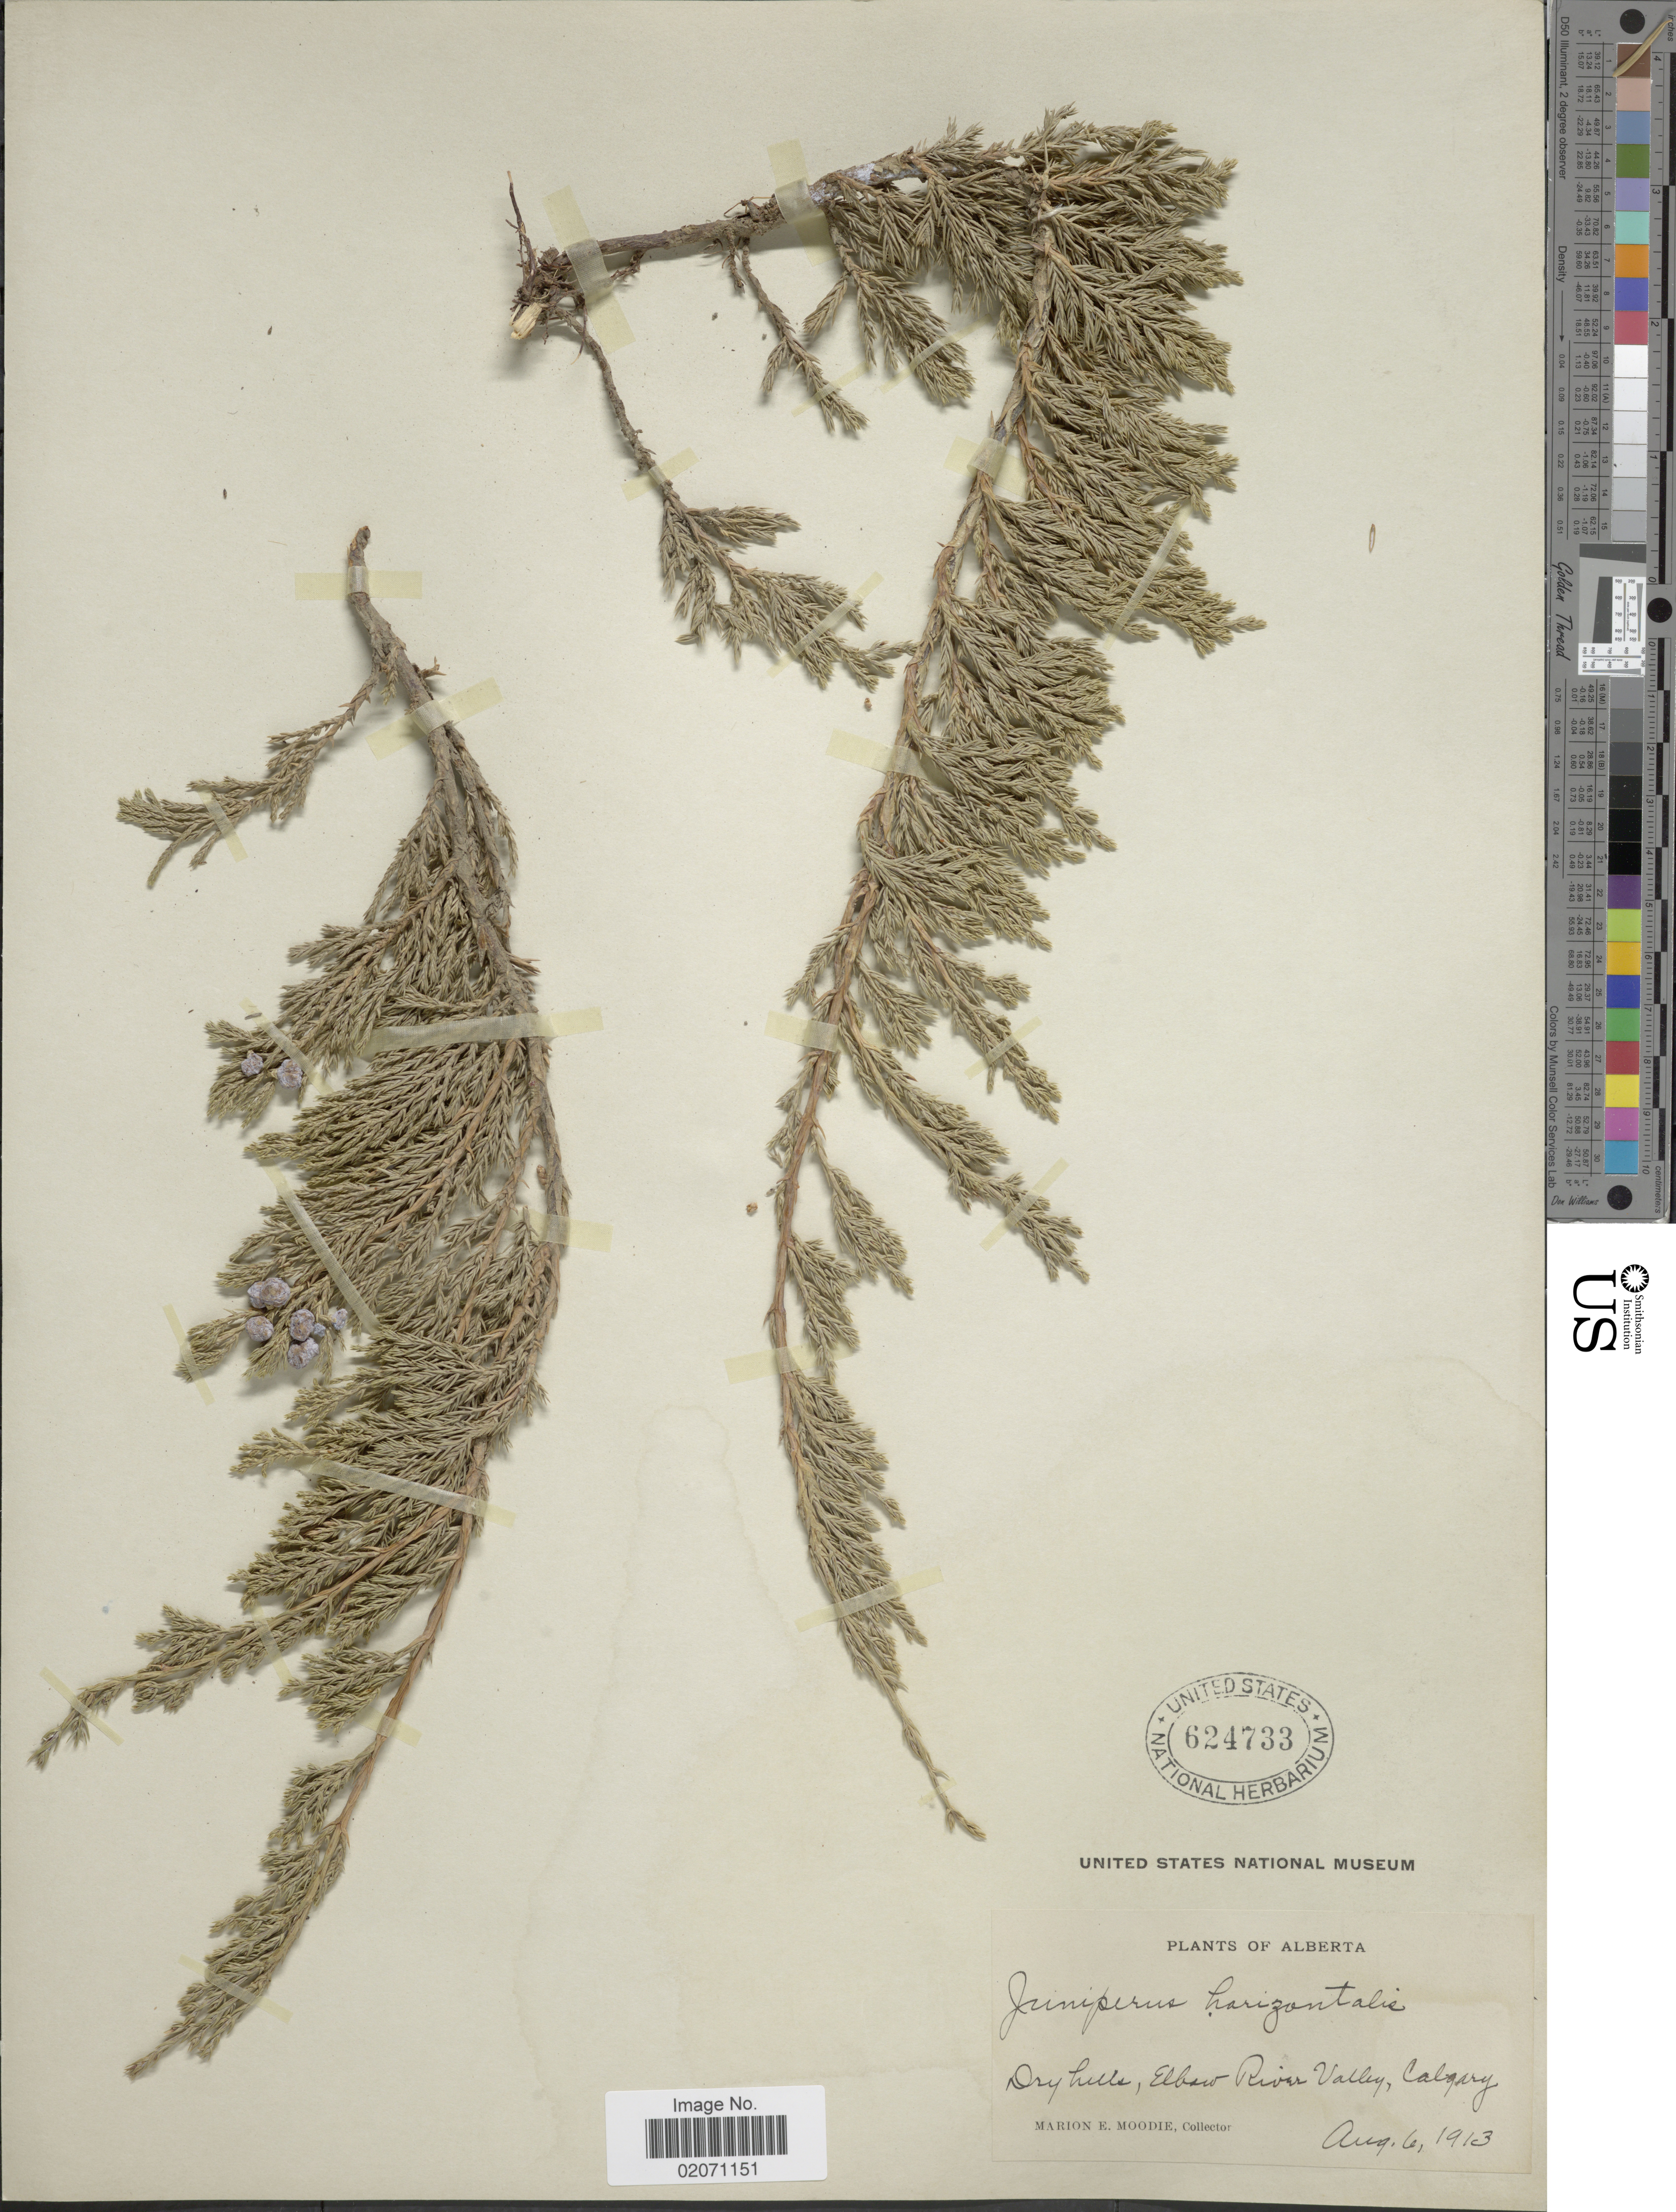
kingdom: Plantae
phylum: Tracheophyta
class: Pinopsida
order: Pinales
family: Cupressaceae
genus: Juniperus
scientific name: Juniperus horizontalis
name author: Moench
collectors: M. E. Moodie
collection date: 1913-08-06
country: Canada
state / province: Alberta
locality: Elbow River Valley, Calgary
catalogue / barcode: US 624733